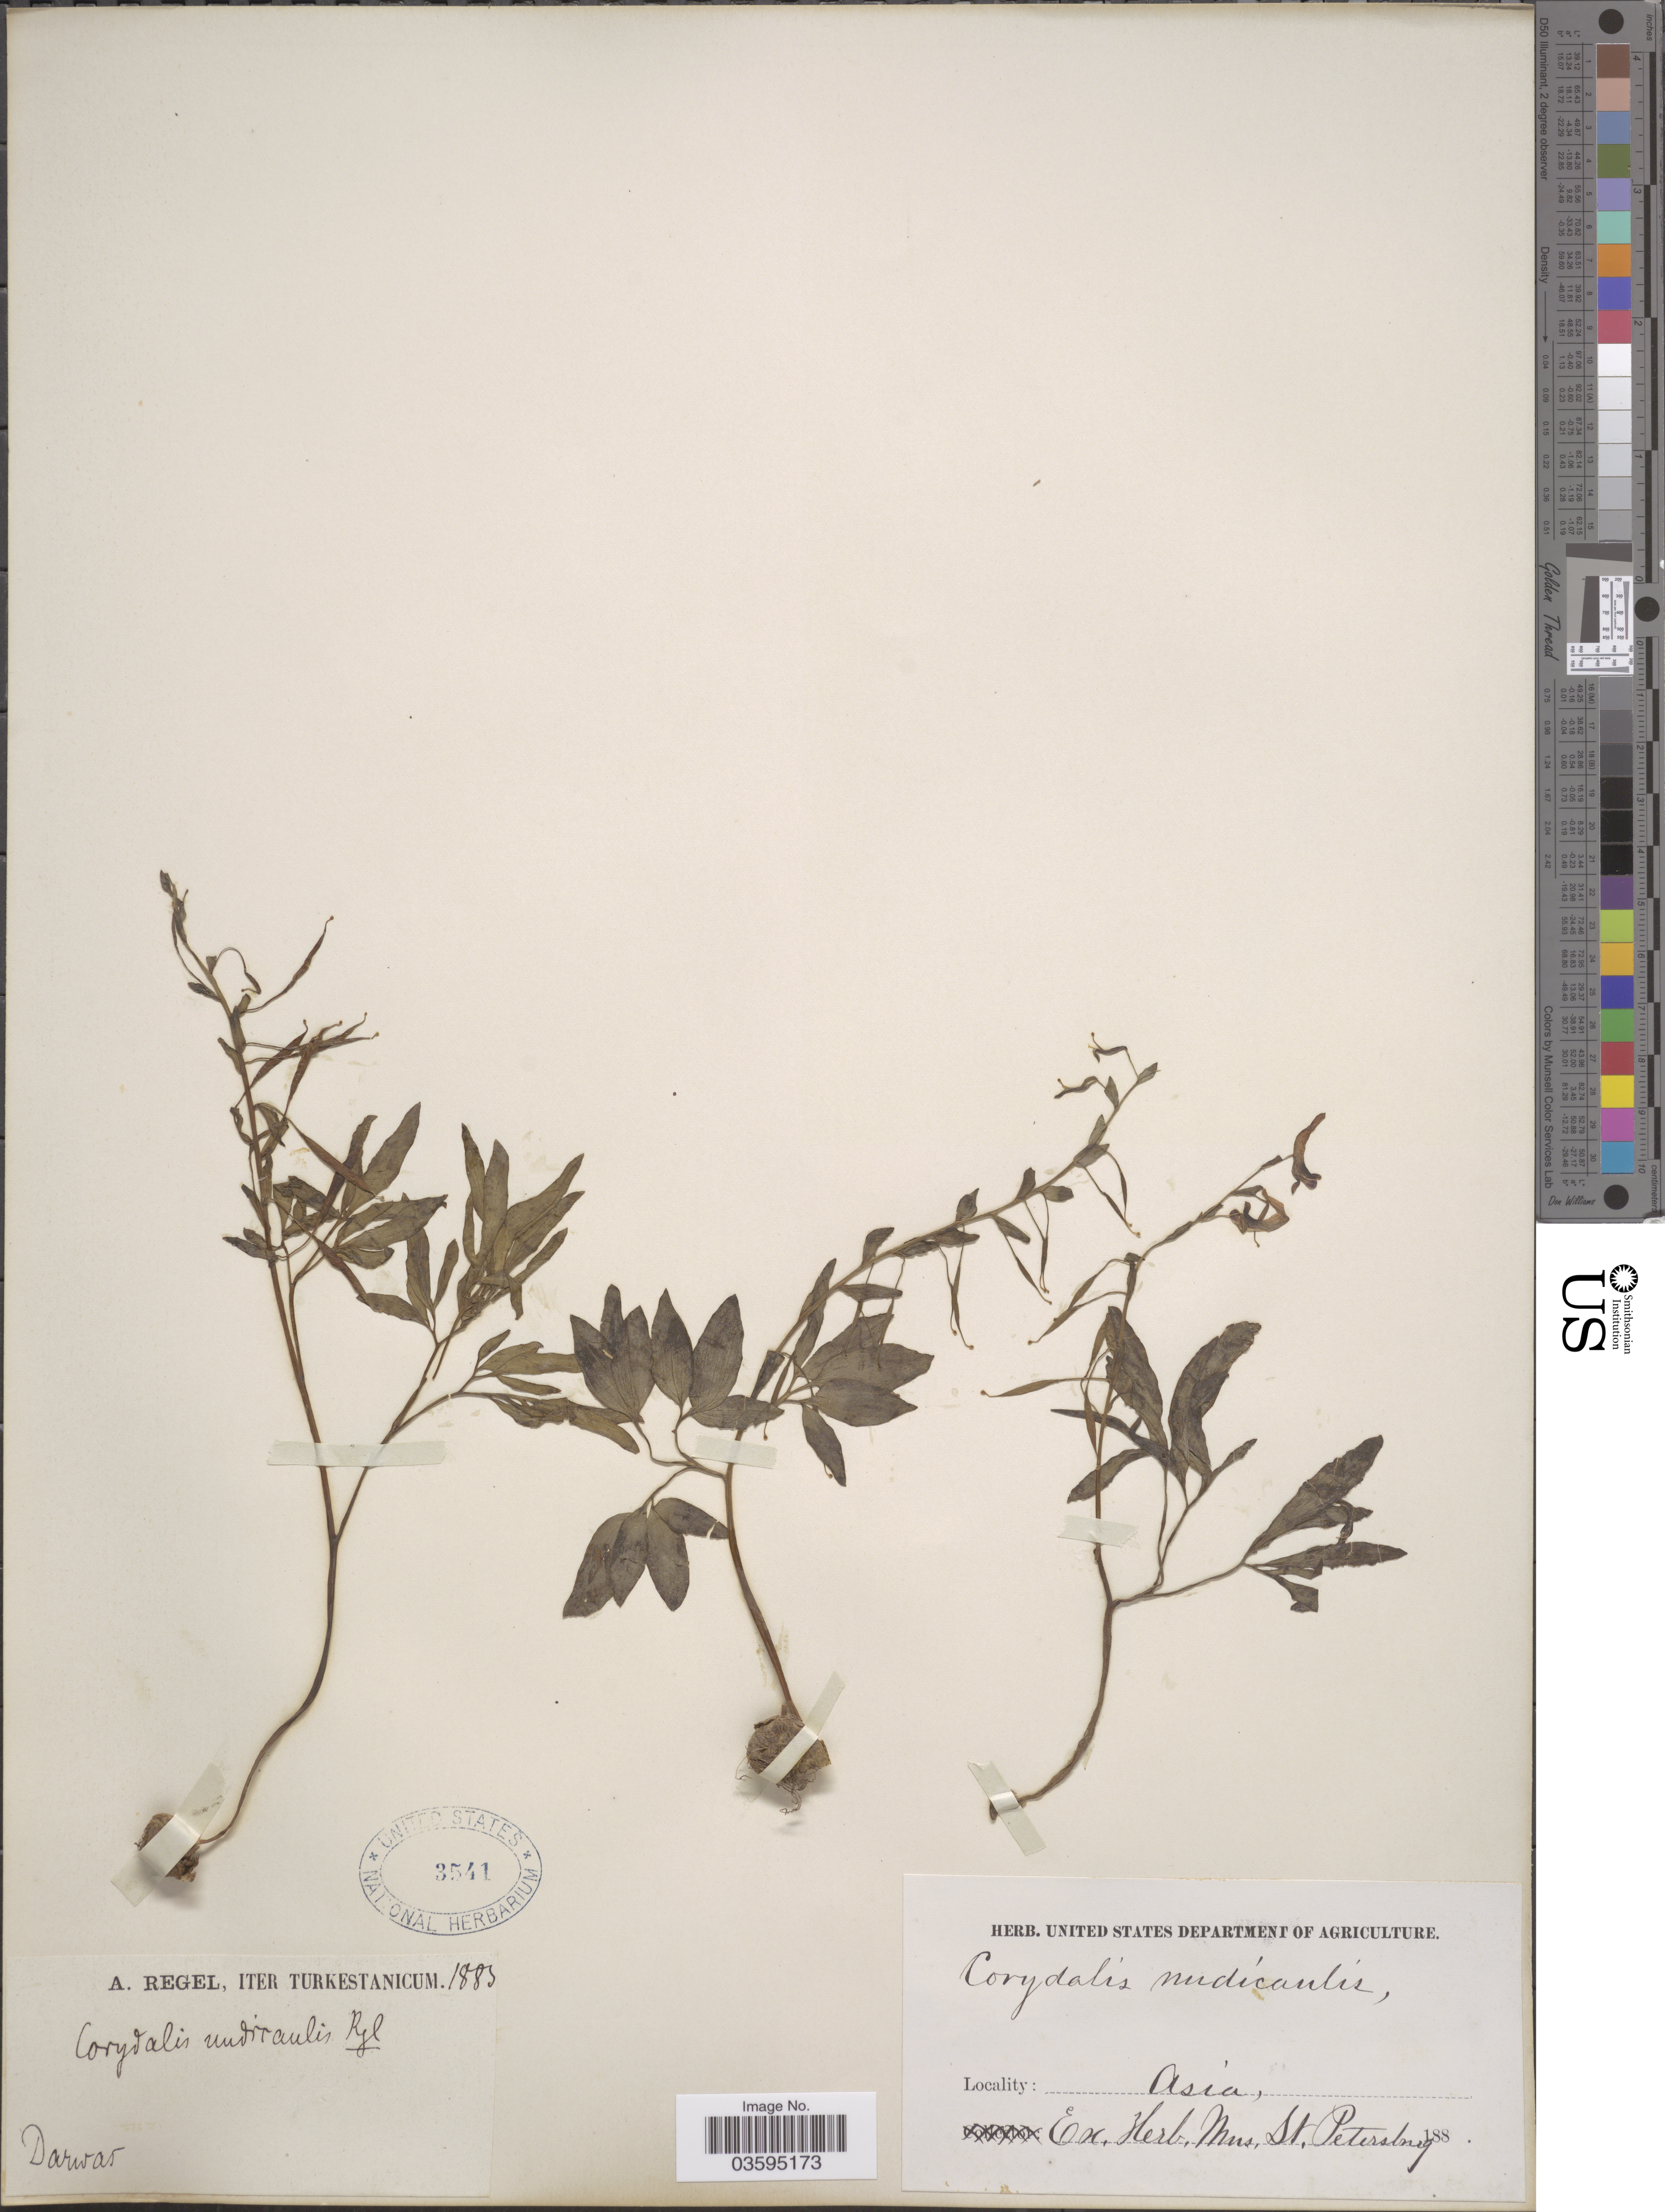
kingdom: Plantae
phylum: Tracheophyta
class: Magnoliopsida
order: Ranunculales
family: Papaveraceae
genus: Corydalis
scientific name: Corydalis nudicaulis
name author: Regel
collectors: A. Regel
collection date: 1883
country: Tajikistan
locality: Turkestanicum. Darwas. Asia.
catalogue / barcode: US 3541